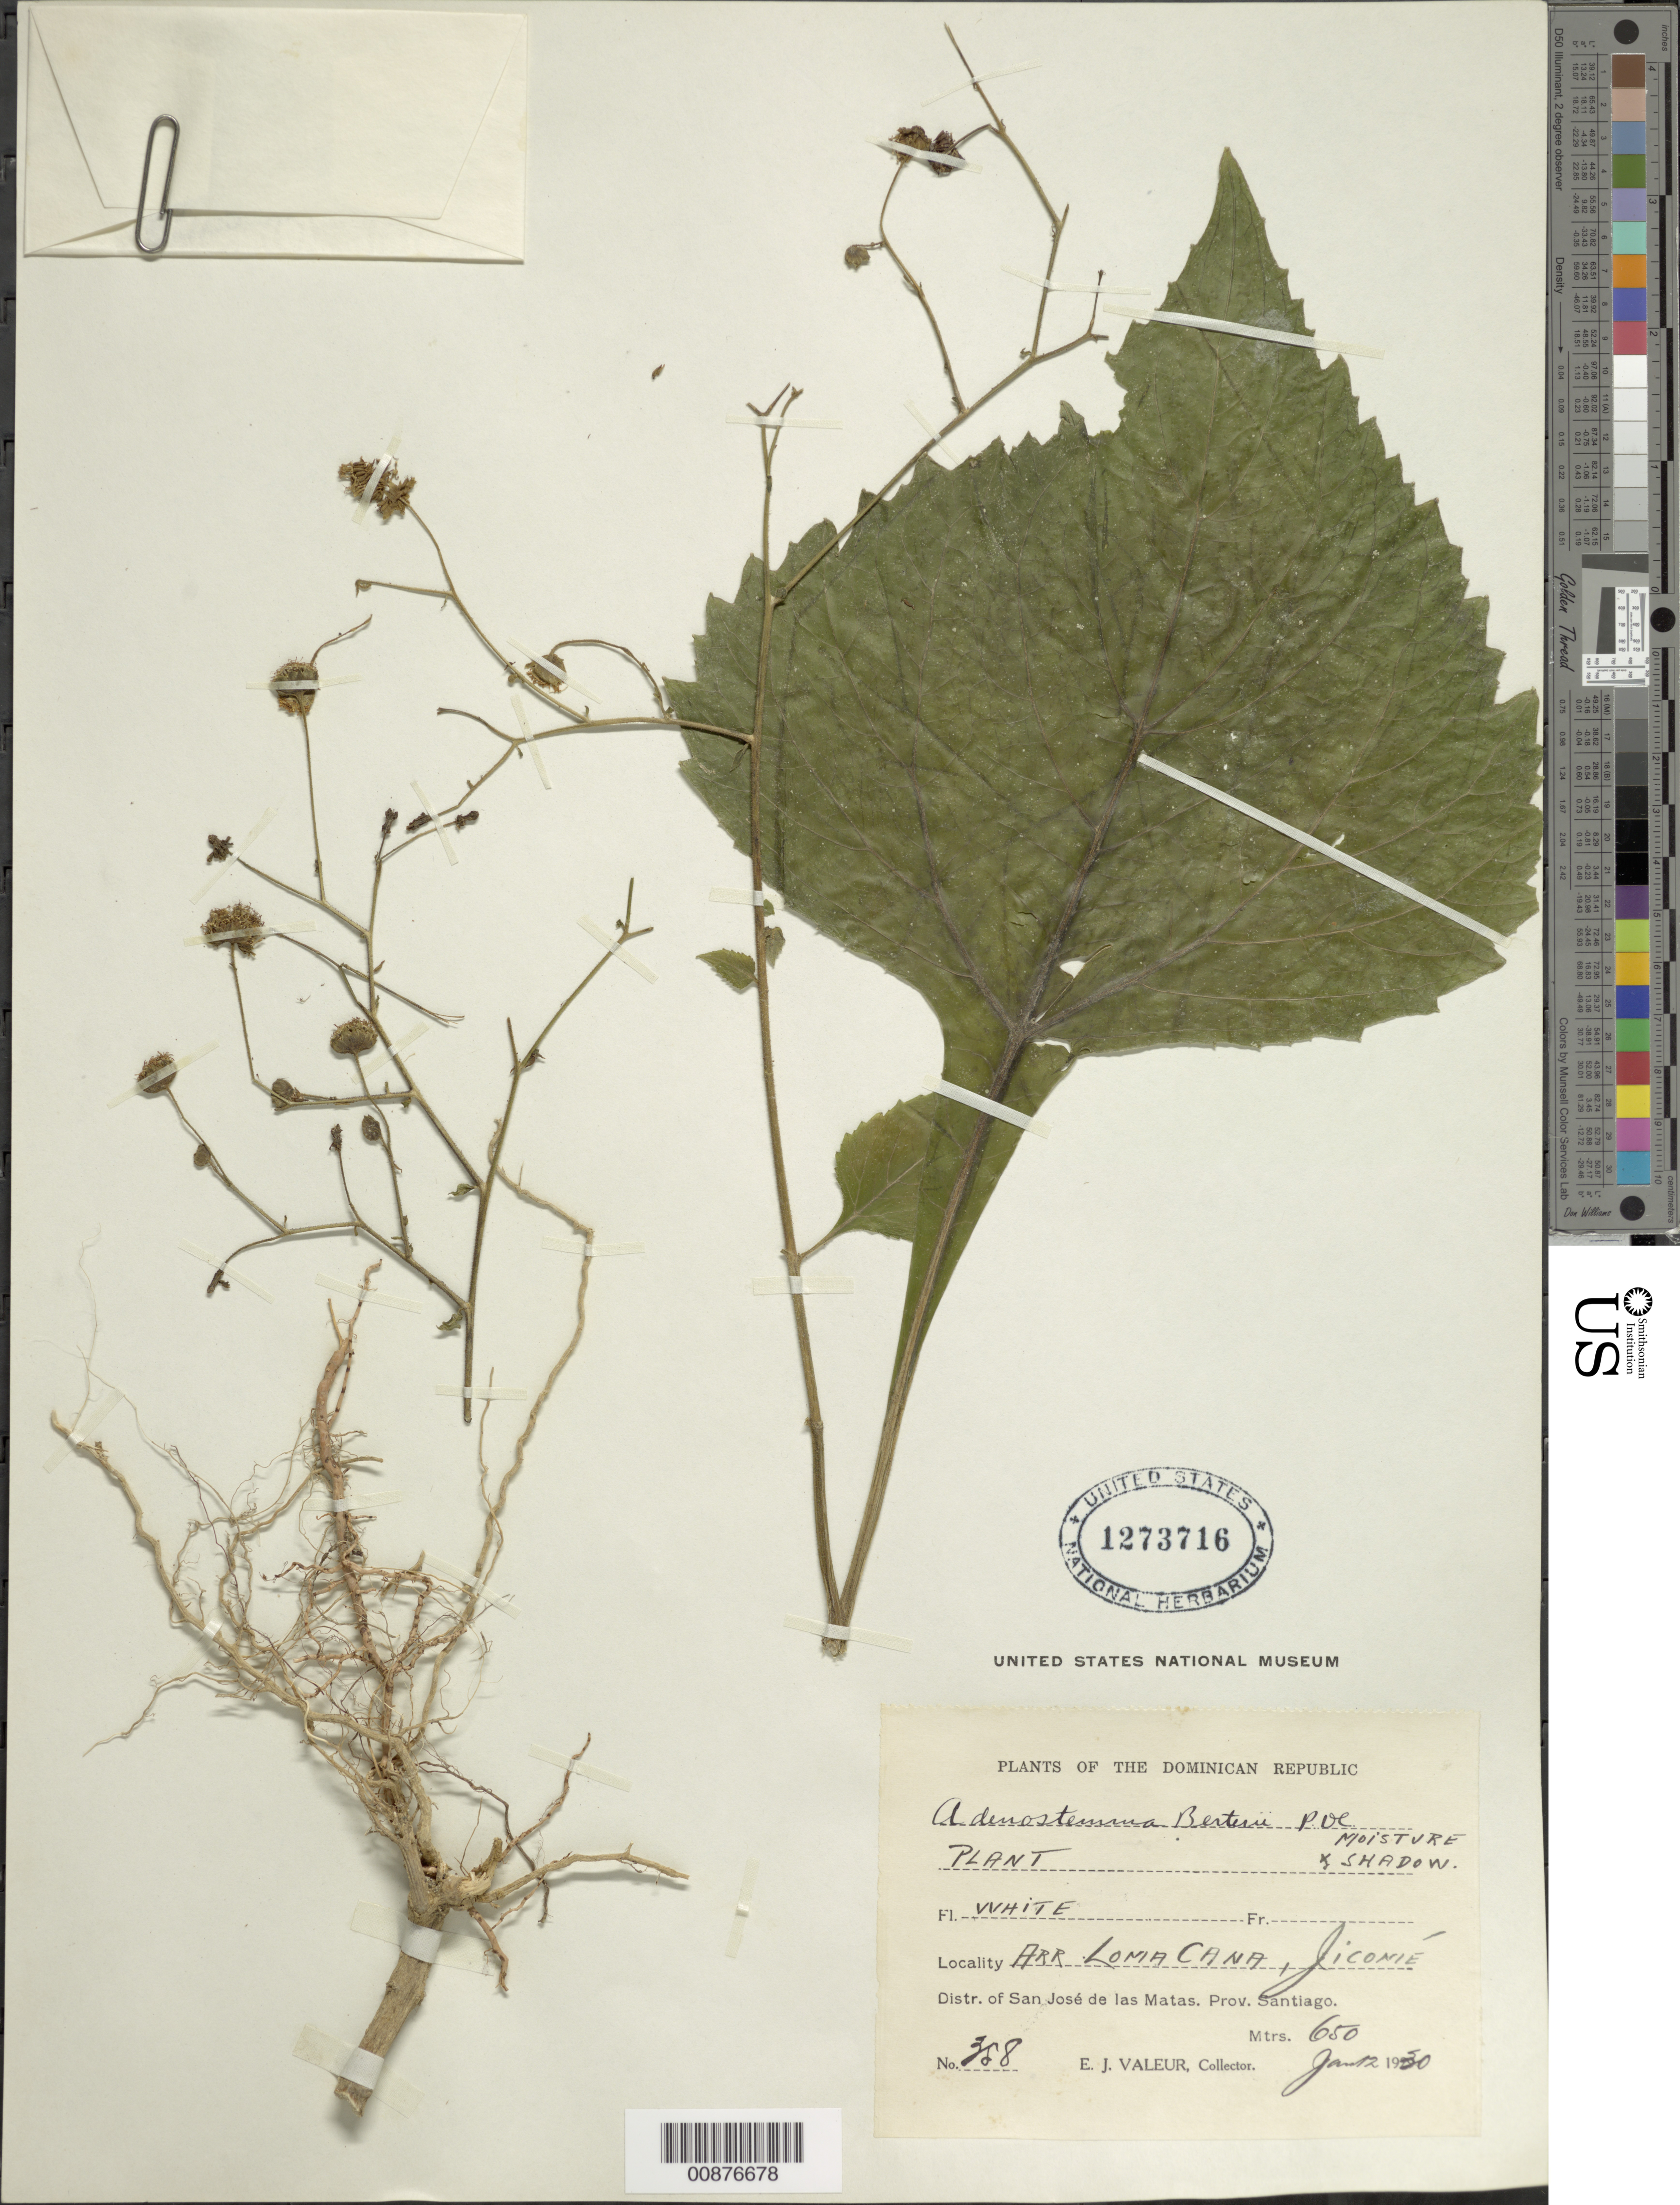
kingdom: Plantae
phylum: Tracheophyta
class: Magnoliopsida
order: Asterales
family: Asteraceae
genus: Adenostemma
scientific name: Adenostemma berteroi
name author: DC.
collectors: E. Valeur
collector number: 388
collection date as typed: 12 Jan 1930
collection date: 1930-01-12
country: Dominican Republic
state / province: Santiago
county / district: San José de las Matas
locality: Arr. Loma Cana, Jiconié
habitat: Moist, shaded area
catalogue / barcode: US 1273716